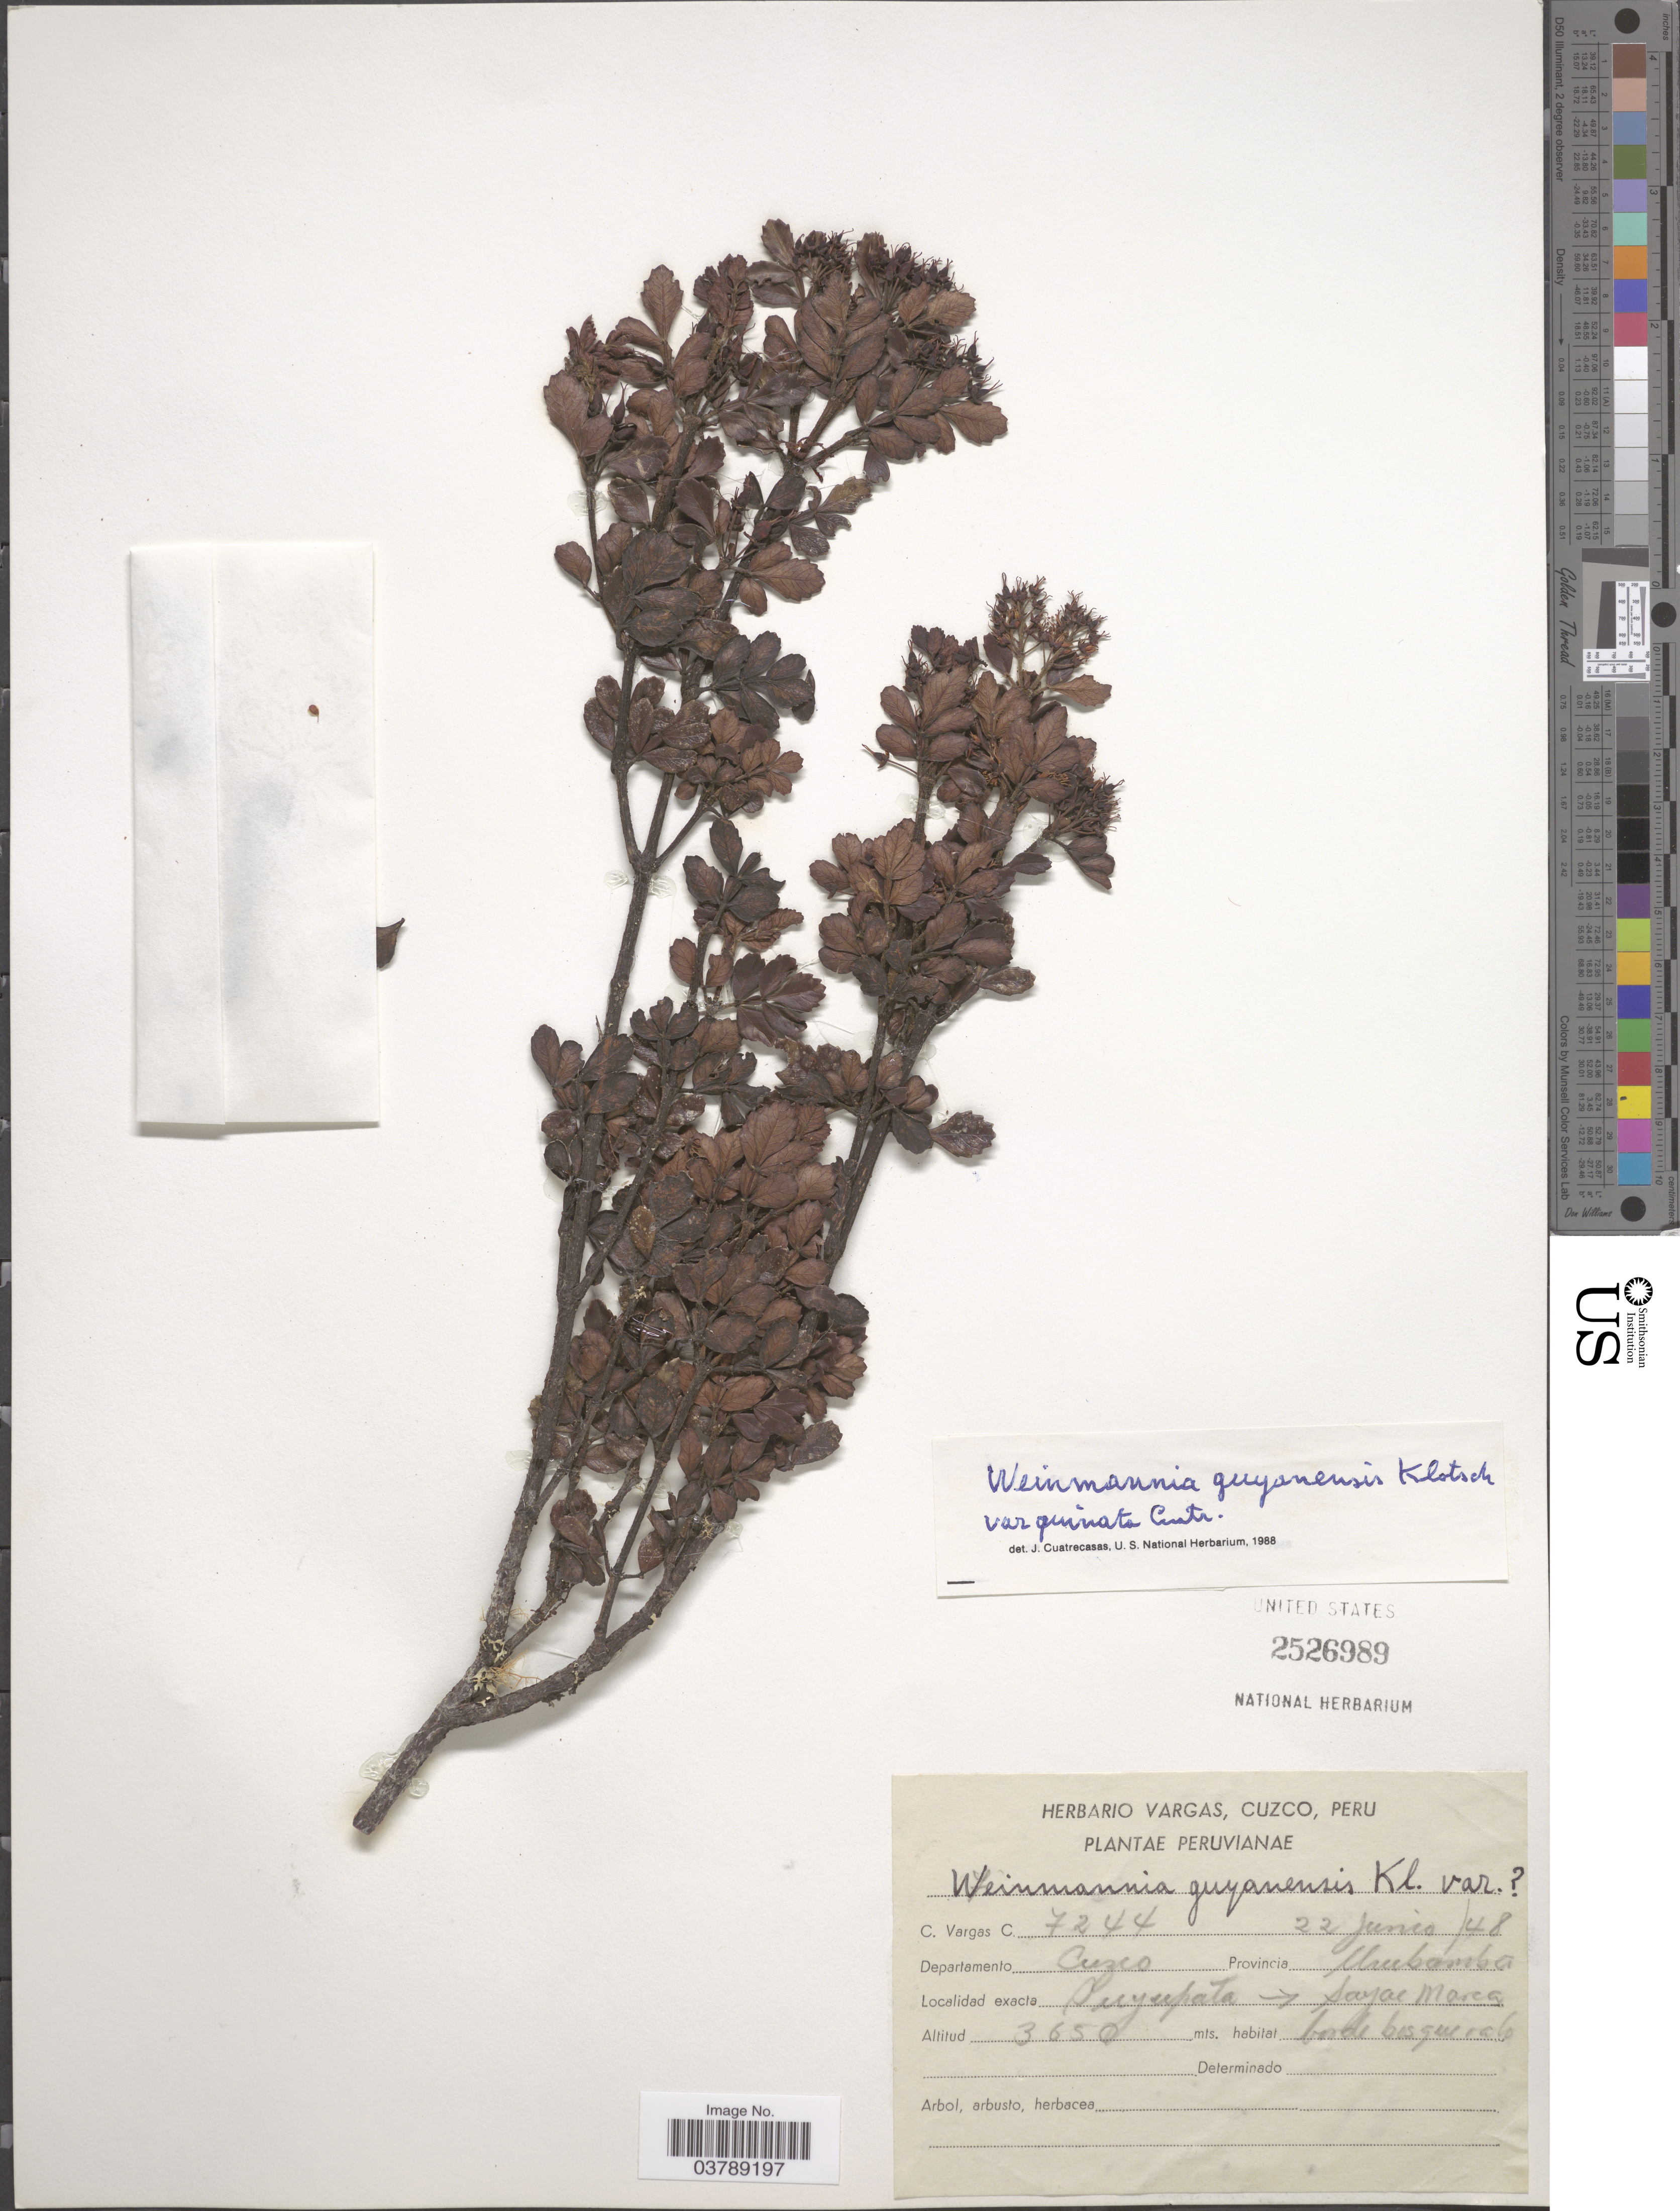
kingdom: Plantae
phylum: Tracheophyta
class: Magnoliopsida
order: Oxalidales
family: Cunoniaceae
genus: Weinmannia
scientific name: Weinmannia guyanensis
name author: Klotzsch ex Engl.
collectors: C. Vargas Calderón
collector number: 7244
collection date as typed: Transcribed d/m/y: 22/6/48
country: Peru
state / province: Cusco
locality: Departamento Cuzco. Provincia Urubamba. Suyapata -> Saya Mares.*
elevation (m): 3650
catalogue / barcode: US 2526989